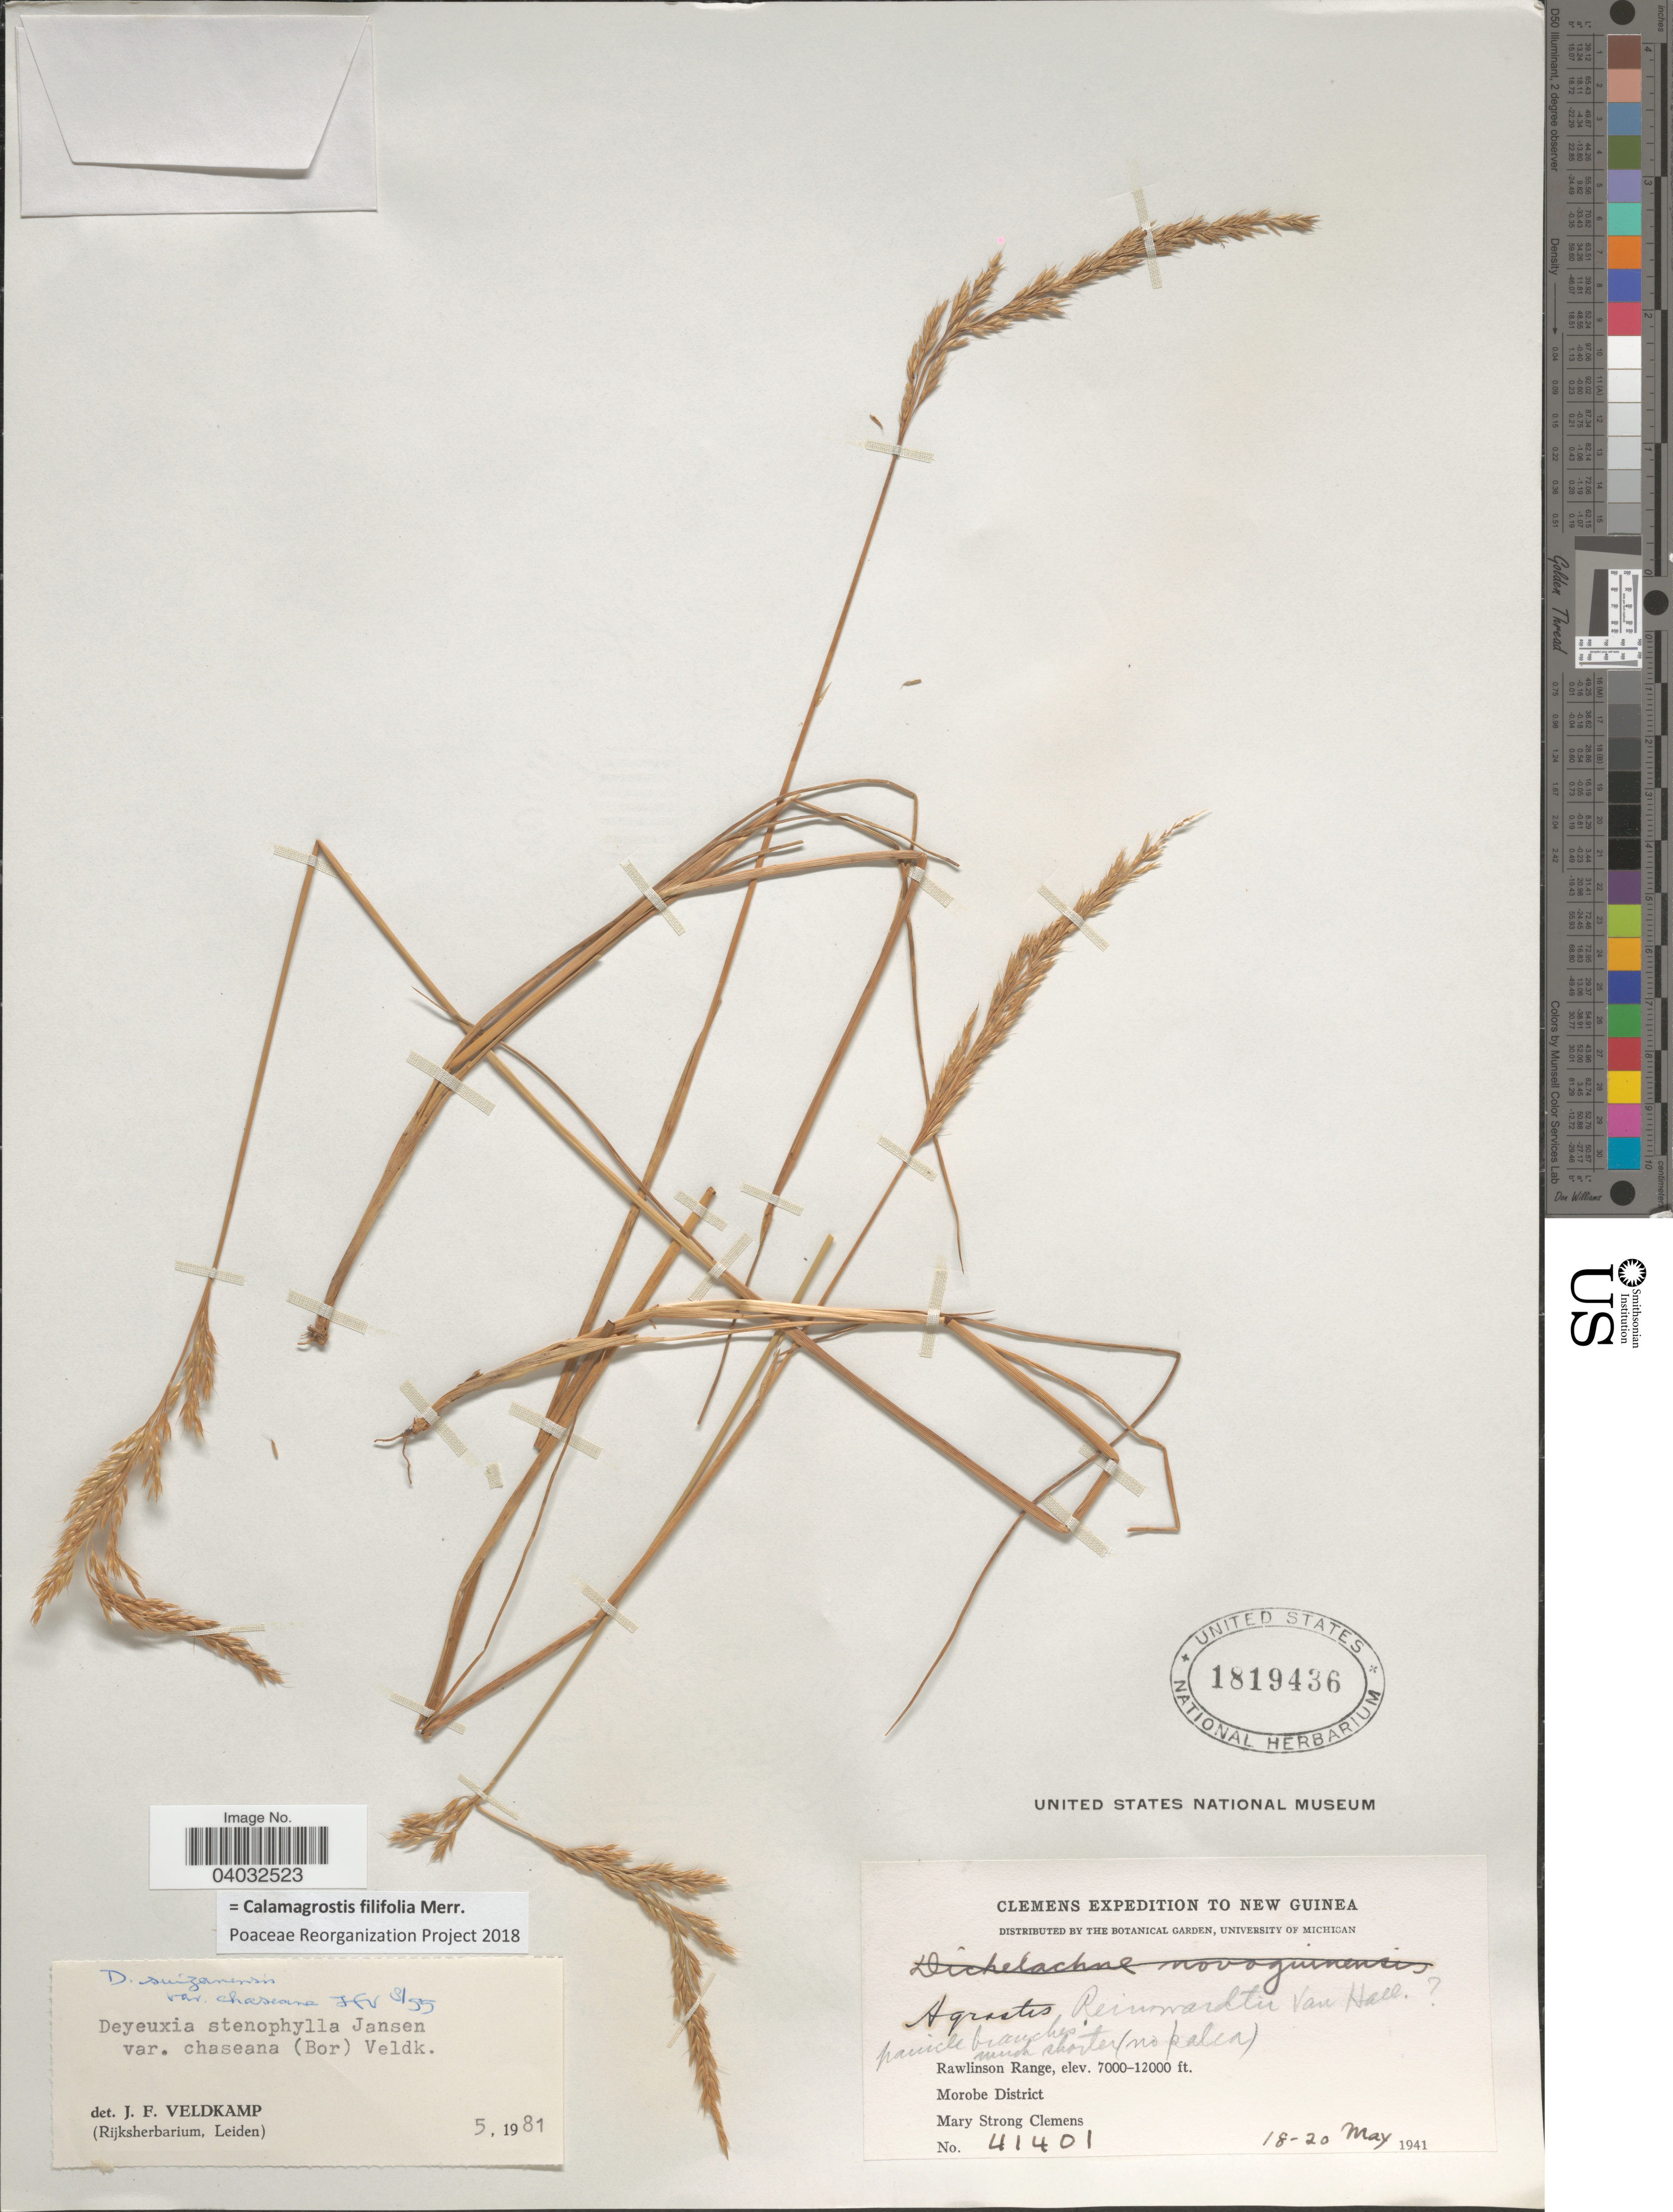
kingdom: Plantae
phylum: Tracheophyta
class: Liliopsida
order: Poales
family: Poaceae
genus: Calamagrostis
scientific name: Calamagrostis filifolia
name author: Merr.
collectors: M. S. Clemens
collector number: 41401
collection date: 1941-05-18/1941-05-20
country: Papua New Guinea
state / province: Morobe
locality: New Guinea. Rawlinson Range. Morobe District.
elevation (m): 2134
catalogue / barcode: US 1819436